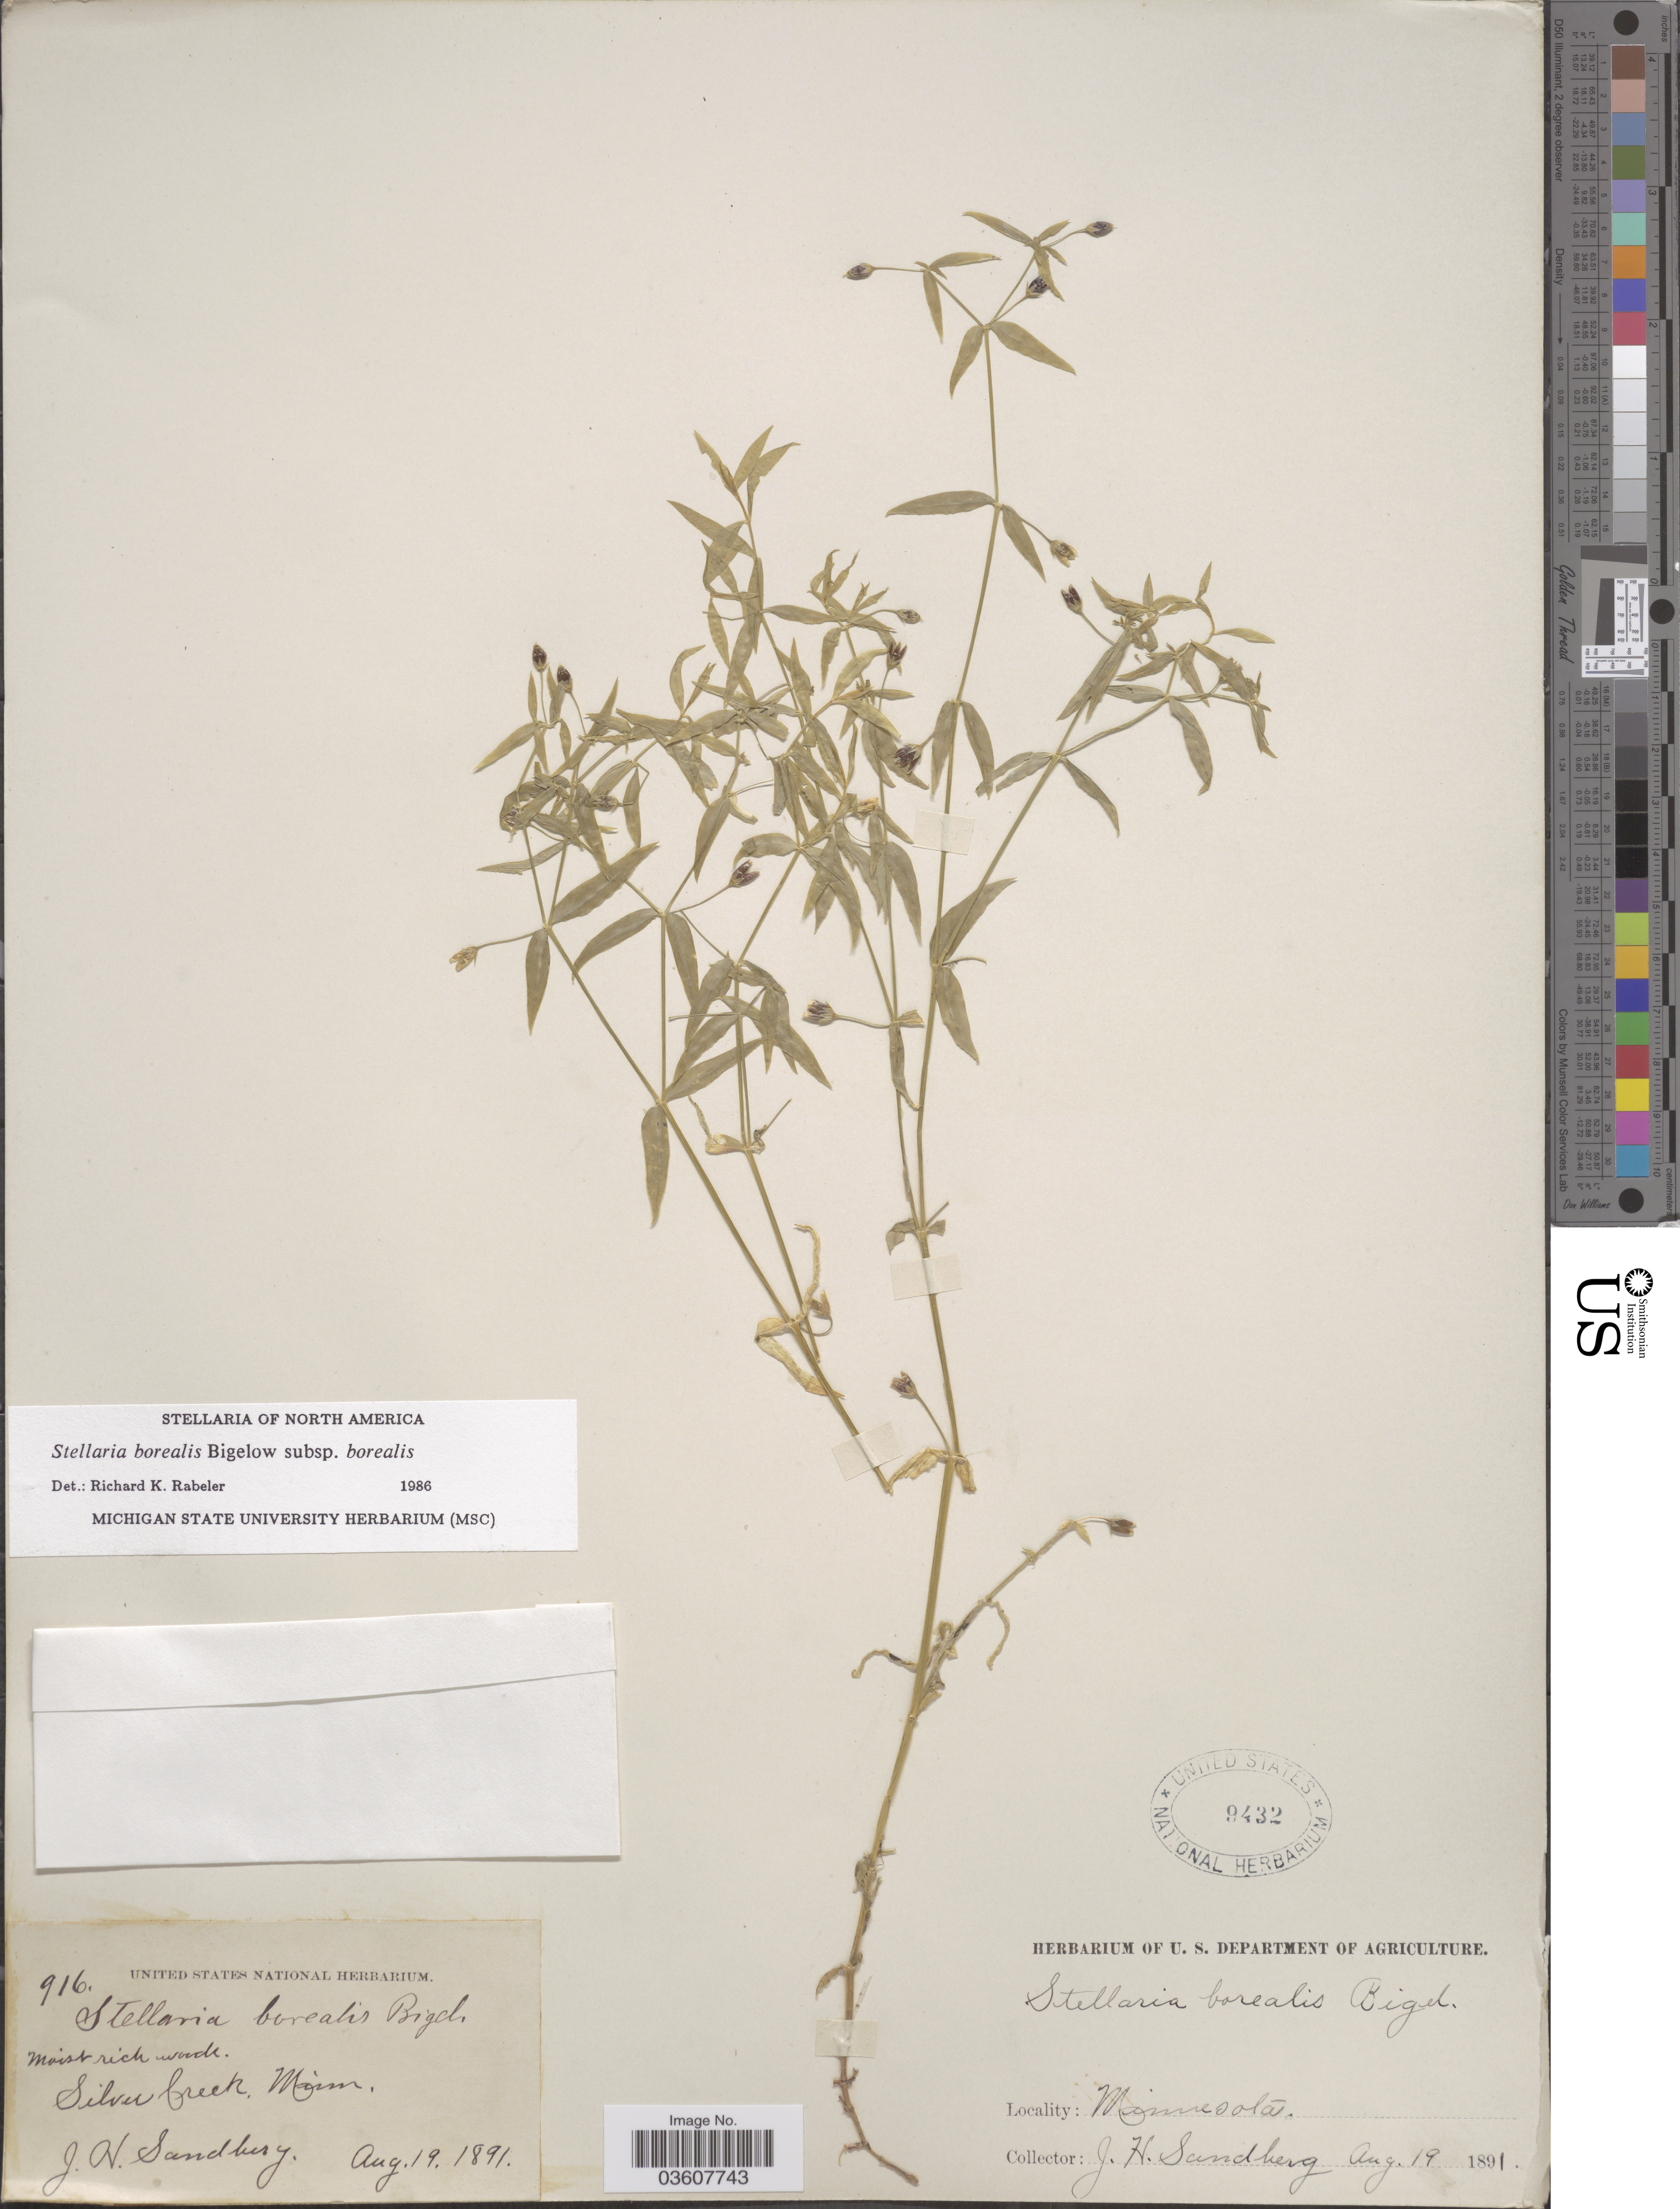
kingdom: Plantae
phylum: Tracheophyta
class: Magnoliopsida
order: Caryophyllales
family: Caryophyllaceae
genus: Stellaria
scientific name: Stellaria borealis subsp. borealis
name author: Bigelow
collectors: J. H. Sandberg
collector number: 916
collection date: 1891-08-19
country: United States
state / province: Minnesota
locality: Silver Creek.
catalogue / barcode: US 9432